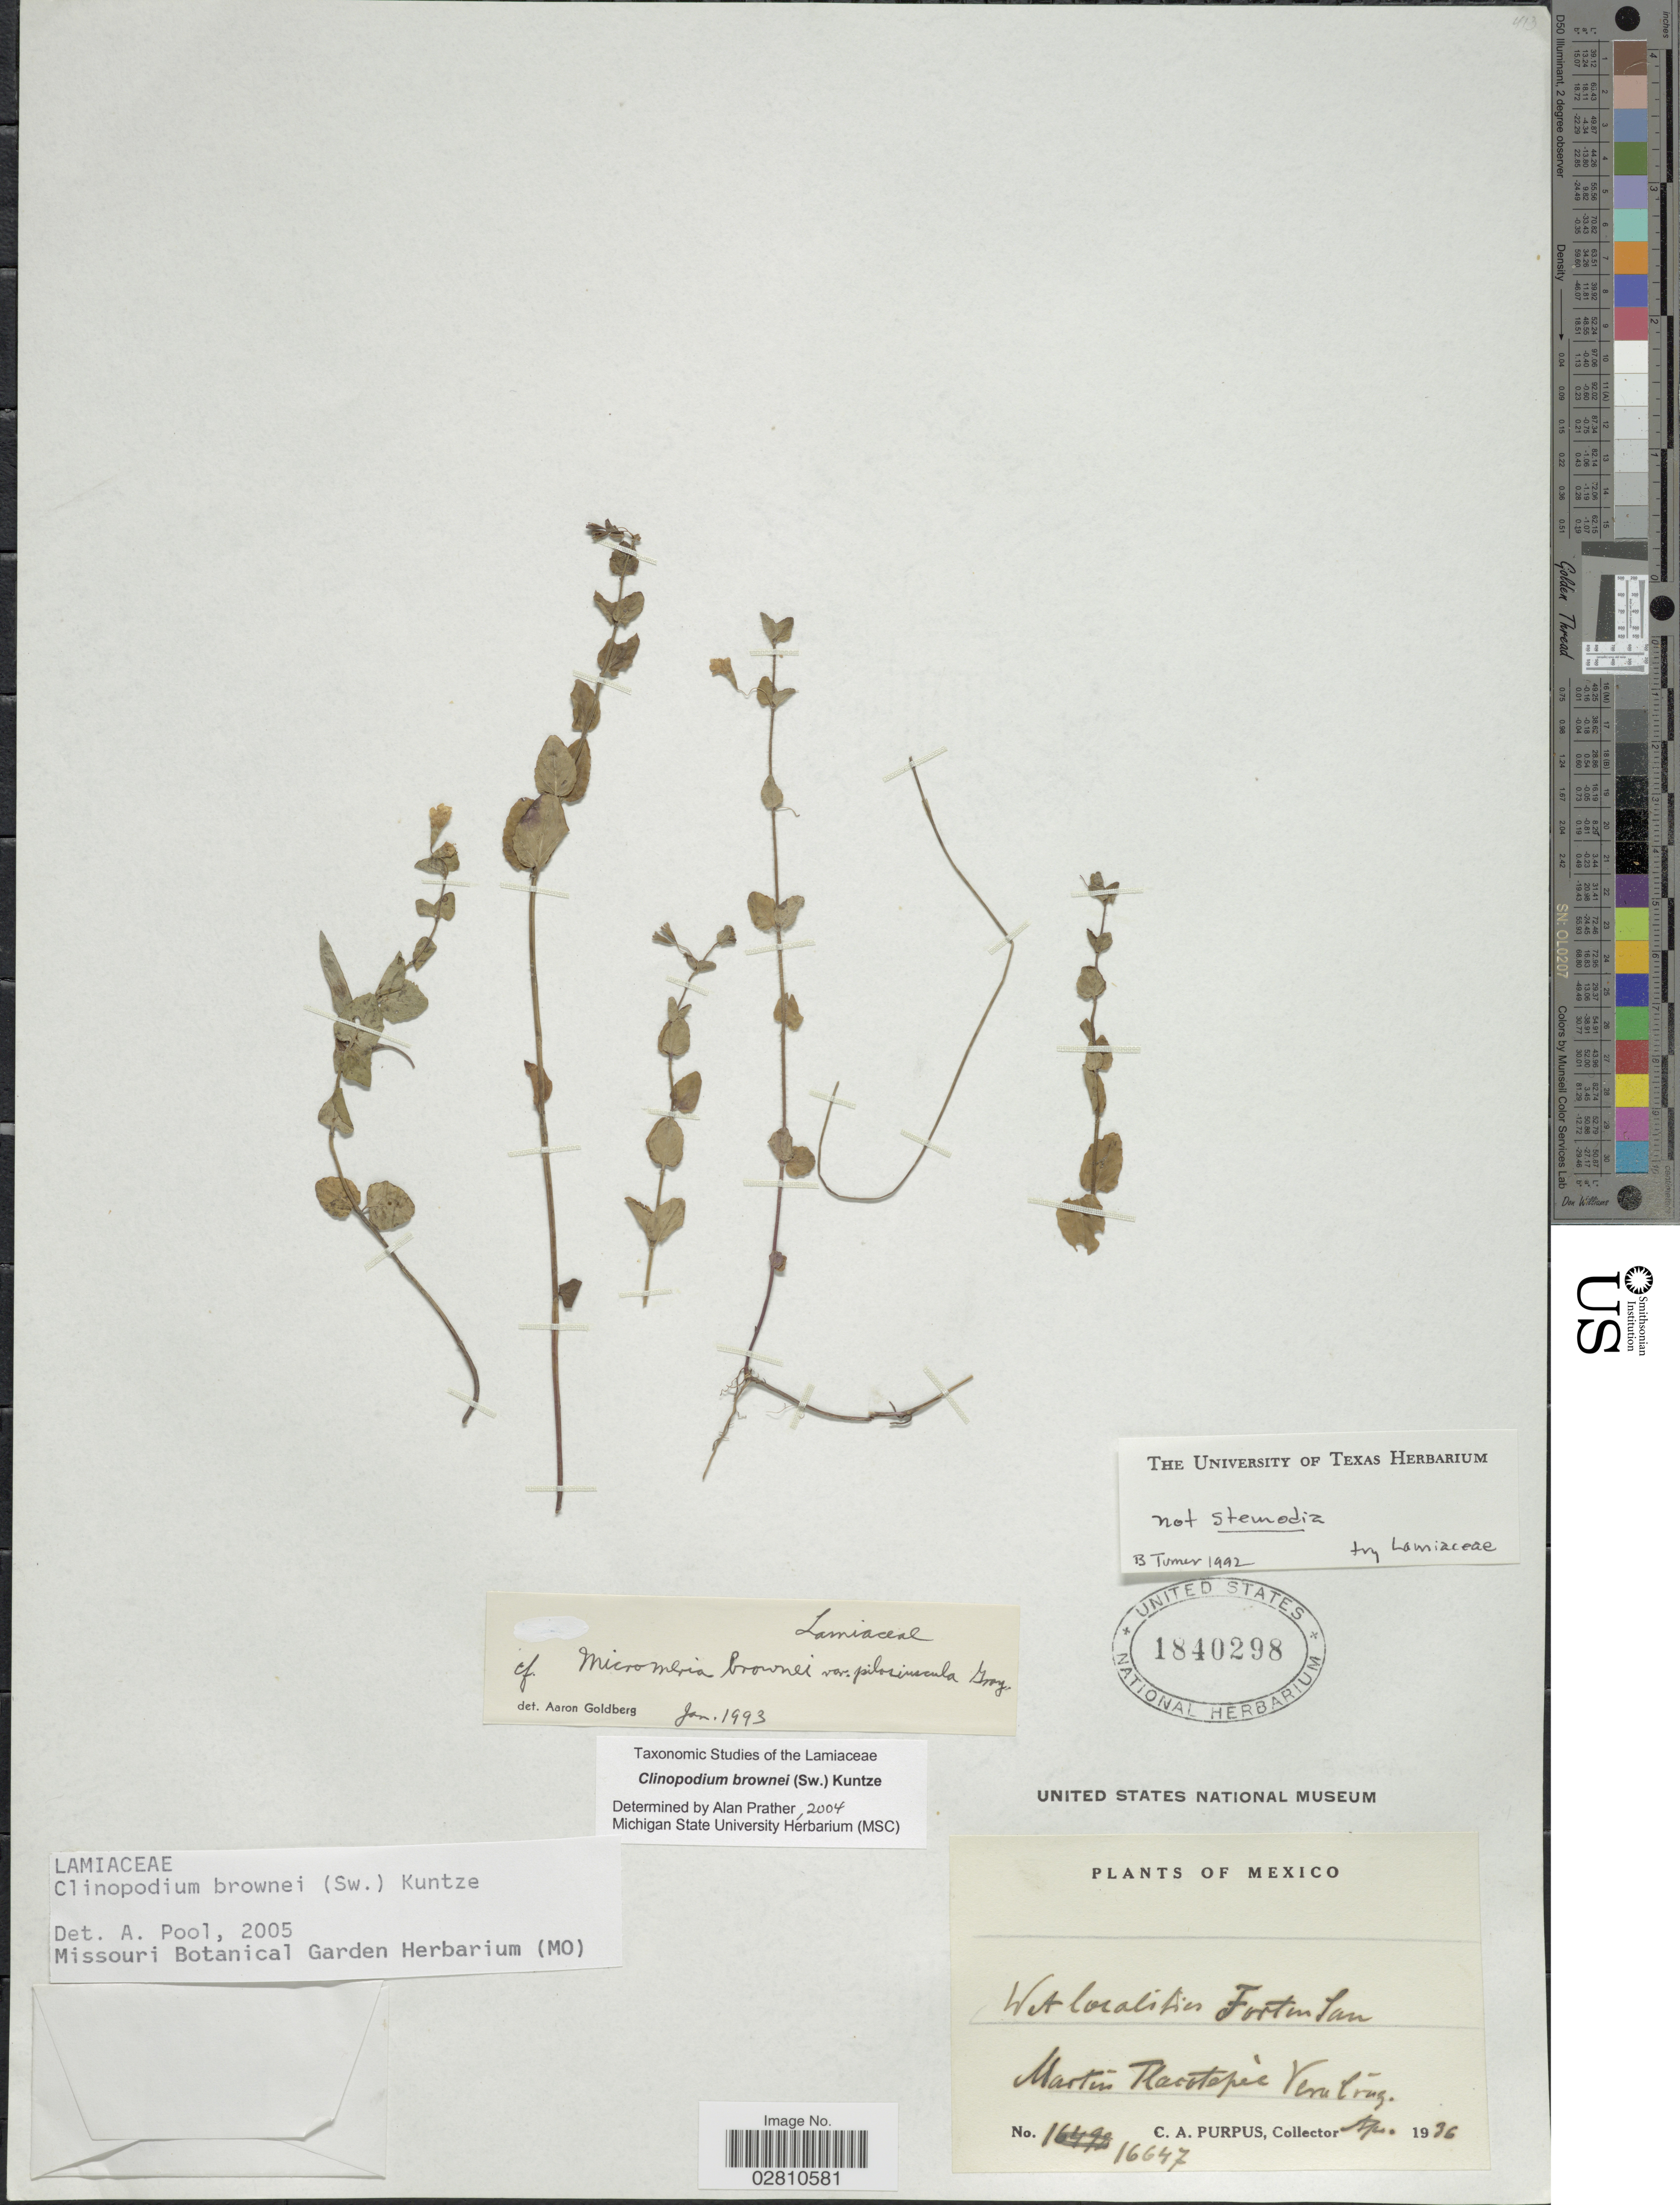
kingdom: Plantae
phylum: Tracheophyta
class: Magnoliopsida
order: Lamiales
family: Lamiaceae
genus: Clinopodium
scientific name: Clinopodium brownei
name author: (Sw.) Kuntze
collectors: C. A. Purpus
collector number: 16647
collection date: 1936-04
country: Mexico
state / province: Veracruz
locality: Martín Tlacotepèc Vera Crúz.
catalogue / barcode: US 1840298